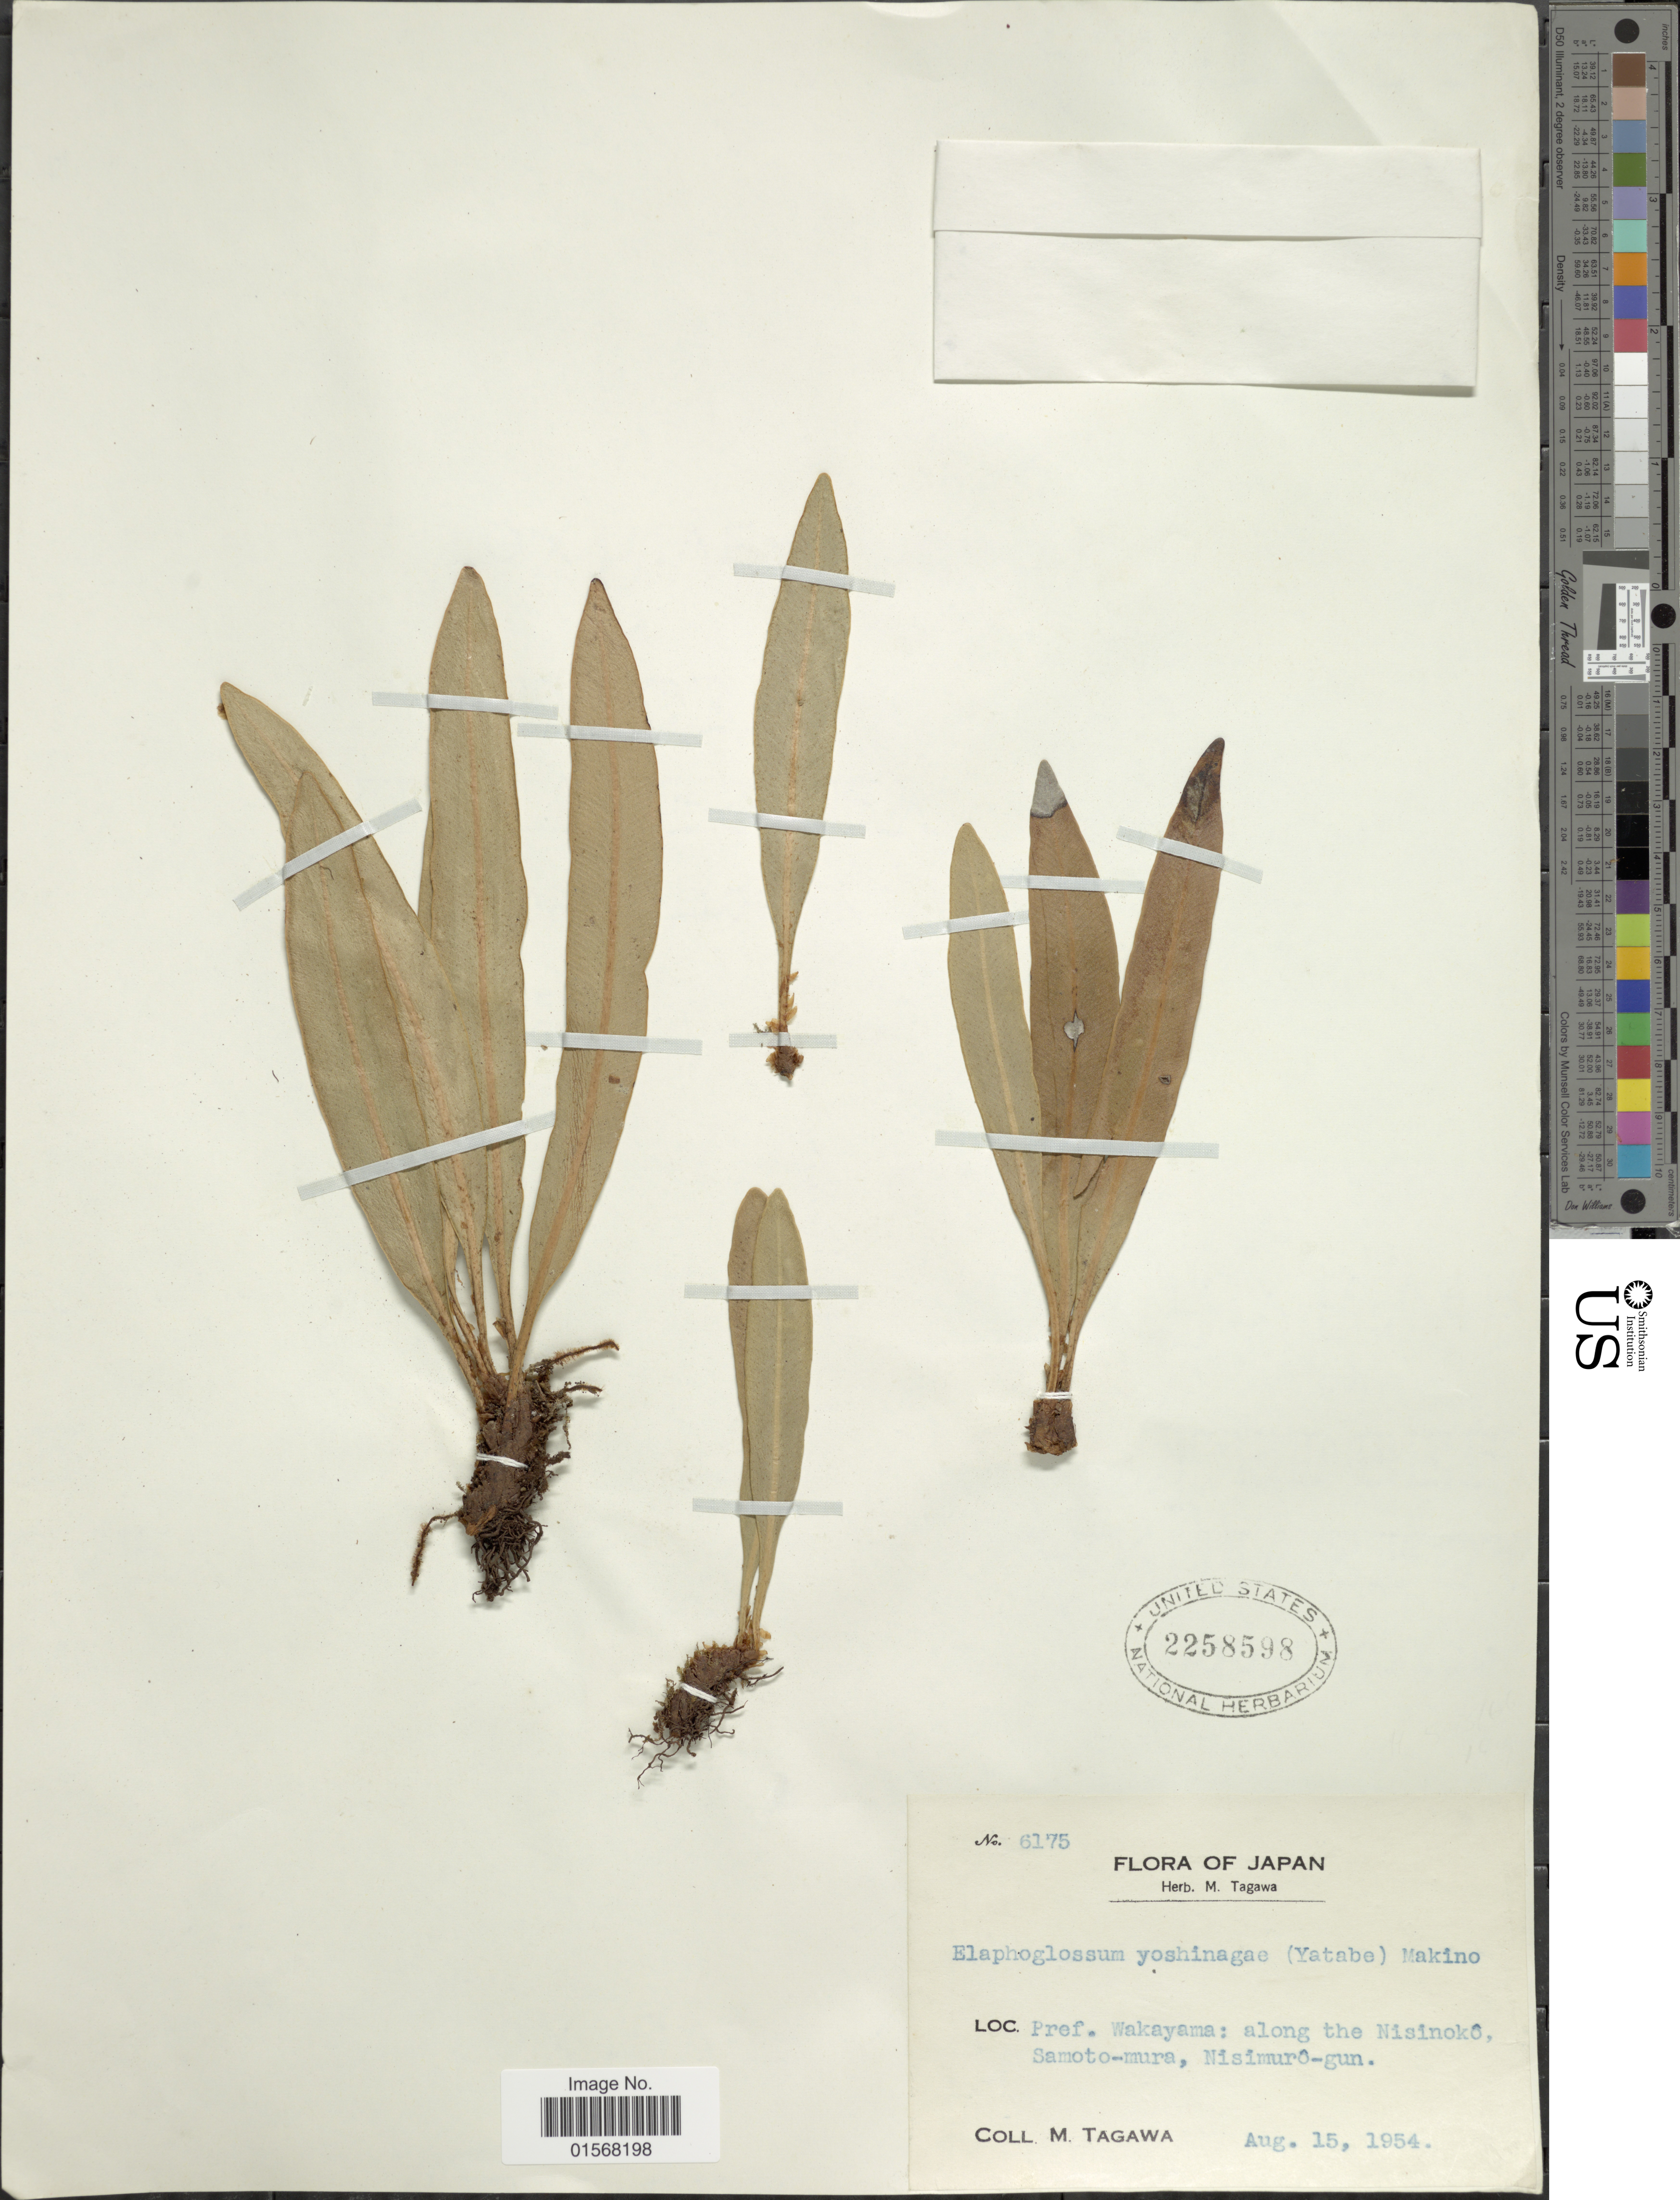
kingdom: Plantae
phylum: Tracheophyta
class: Polypodiopsida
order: Polypodiales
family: Dryopteridaceae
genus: Elaphoglossum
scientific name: Elaphoglossum yoshinagae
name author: (Yatabe) Makino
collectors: M. Tagawa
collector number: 6175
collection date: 1954-08-15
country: Japan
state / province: Wakayama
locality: Pref. Wakayama; along the Nisinoko, Samoto-mura, Nisimurô-gun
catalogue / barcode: US 2258598